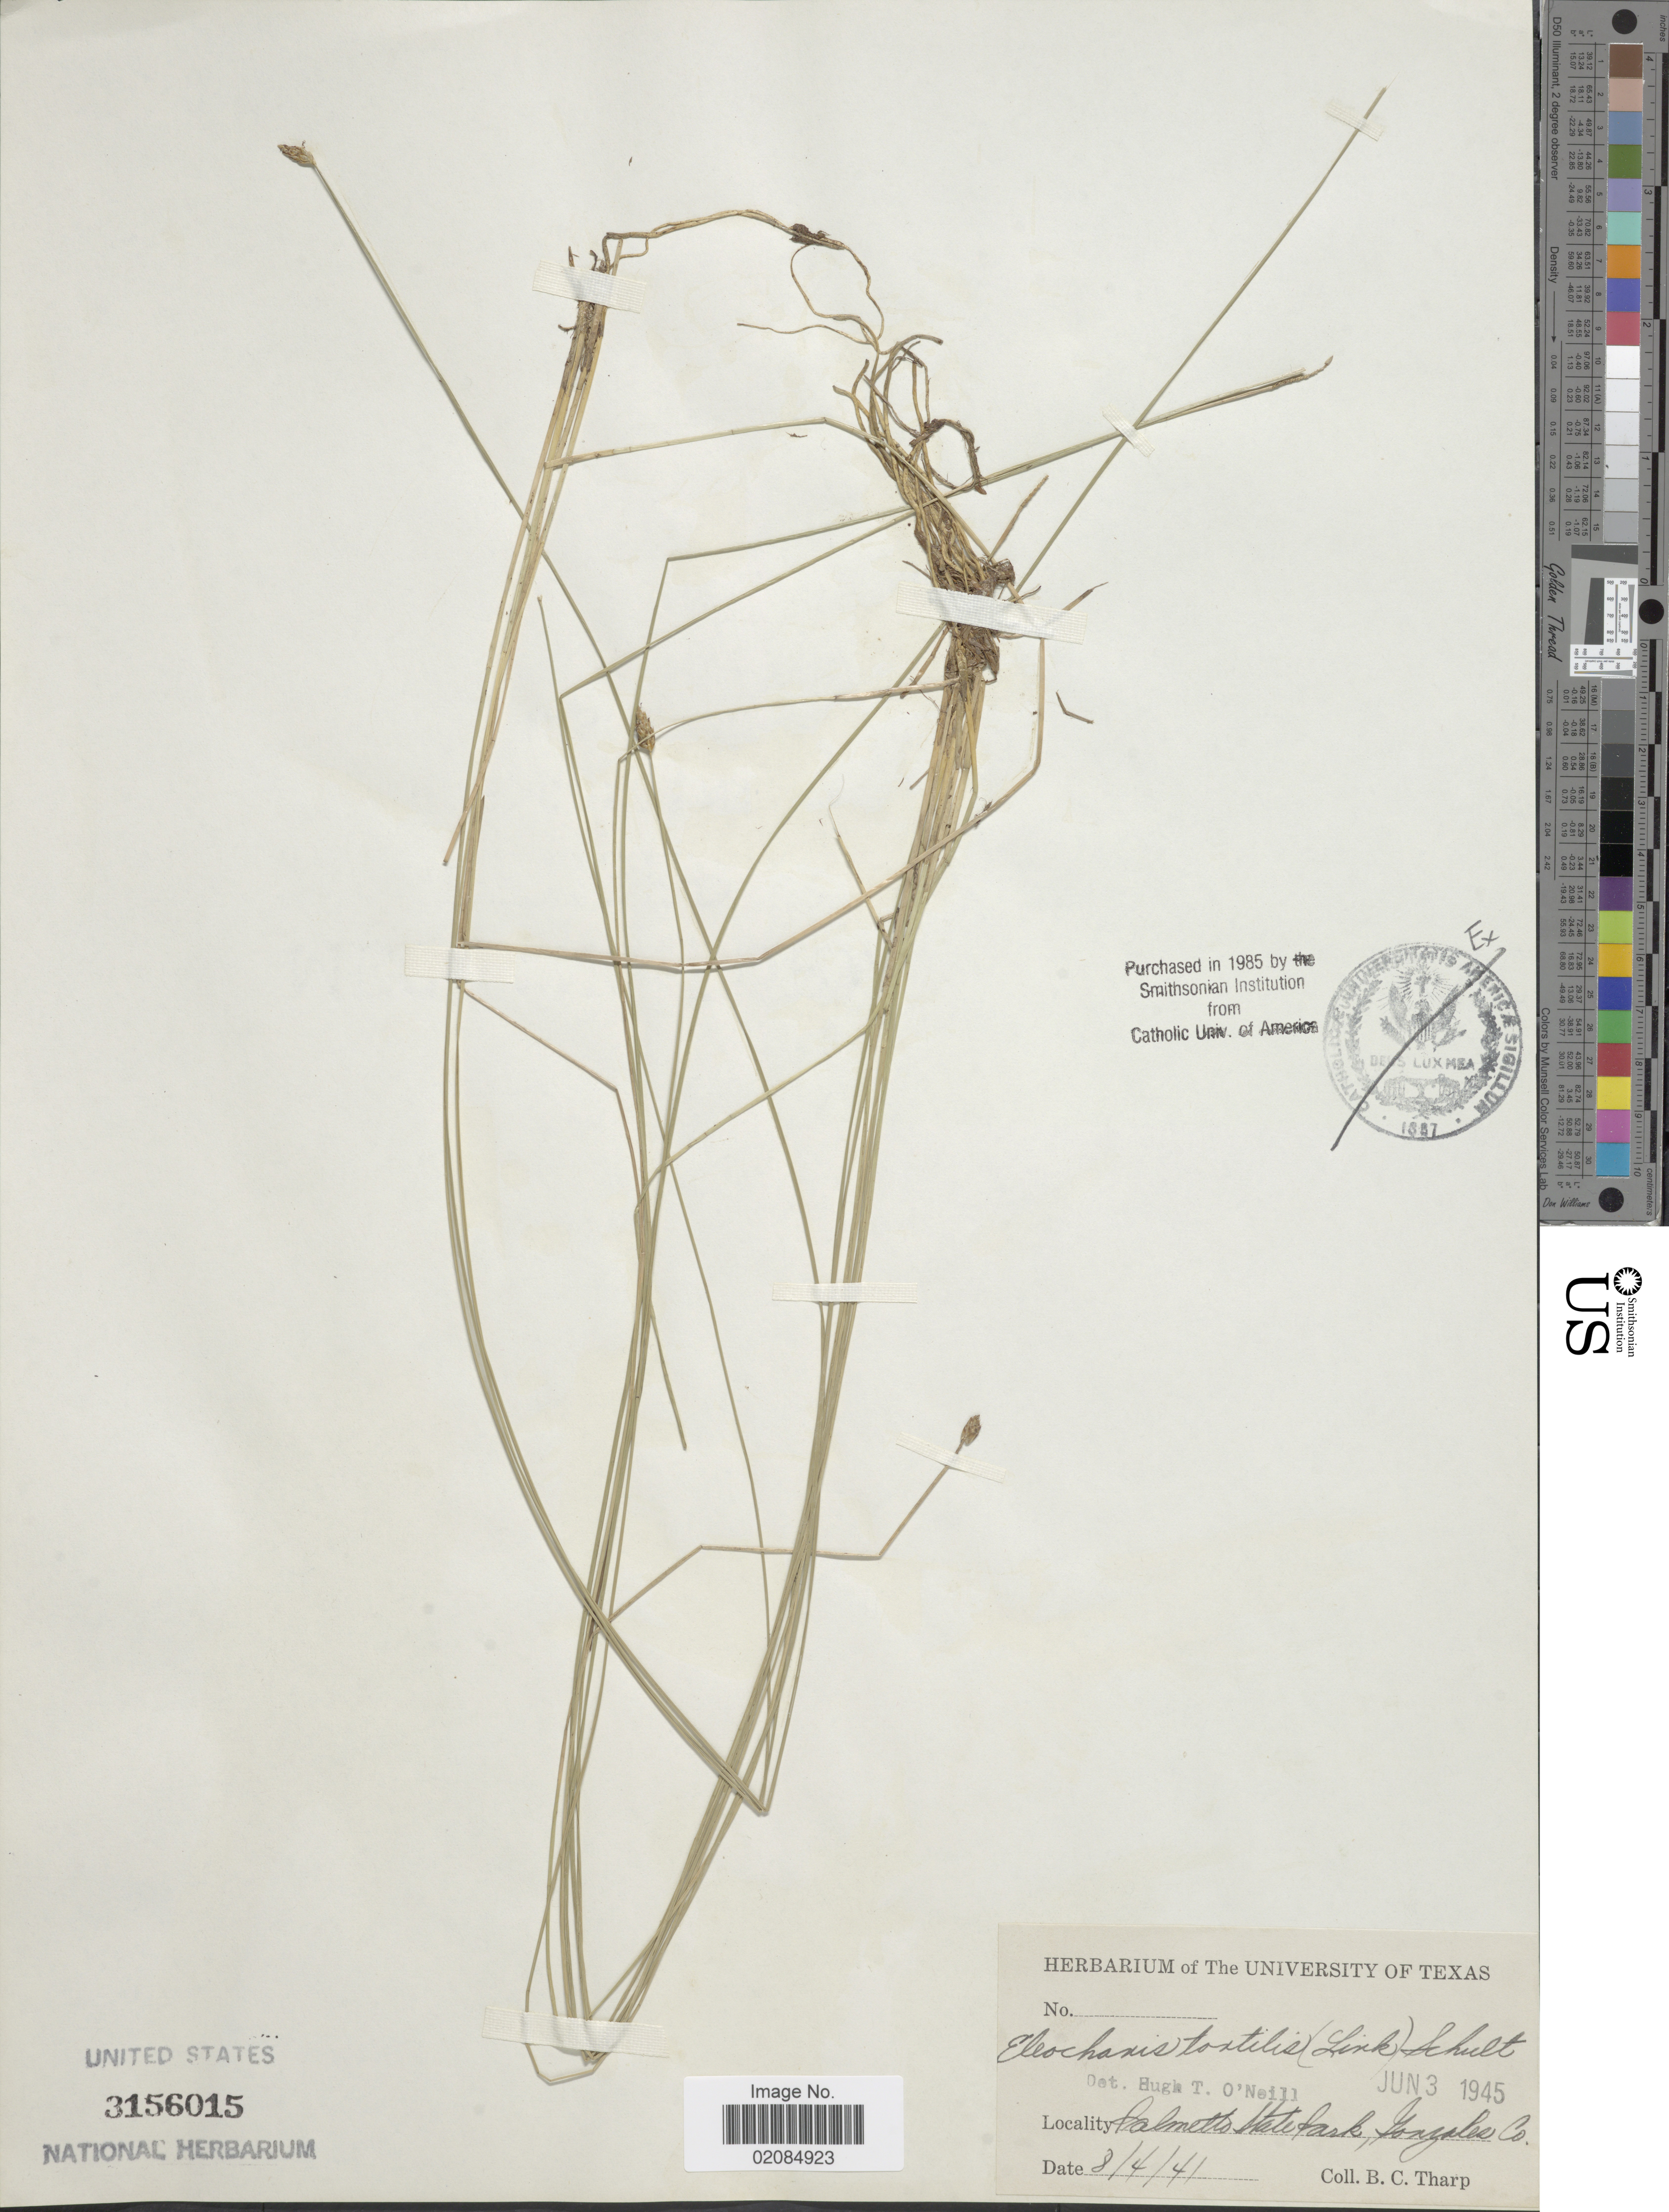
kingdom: Plantae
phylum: Tracheophyta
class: Liliopsida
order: Poales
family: Cyperaceae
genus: Eleocharis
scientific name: Eleocharis tortilis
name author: (Link) Schult.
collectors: B. C. Tharp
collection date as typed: Transcribed d/m/y: 4/8/41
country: United States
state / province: Texas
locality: Palmetts State Park, Gonzales Co.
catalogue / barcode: US 3156015